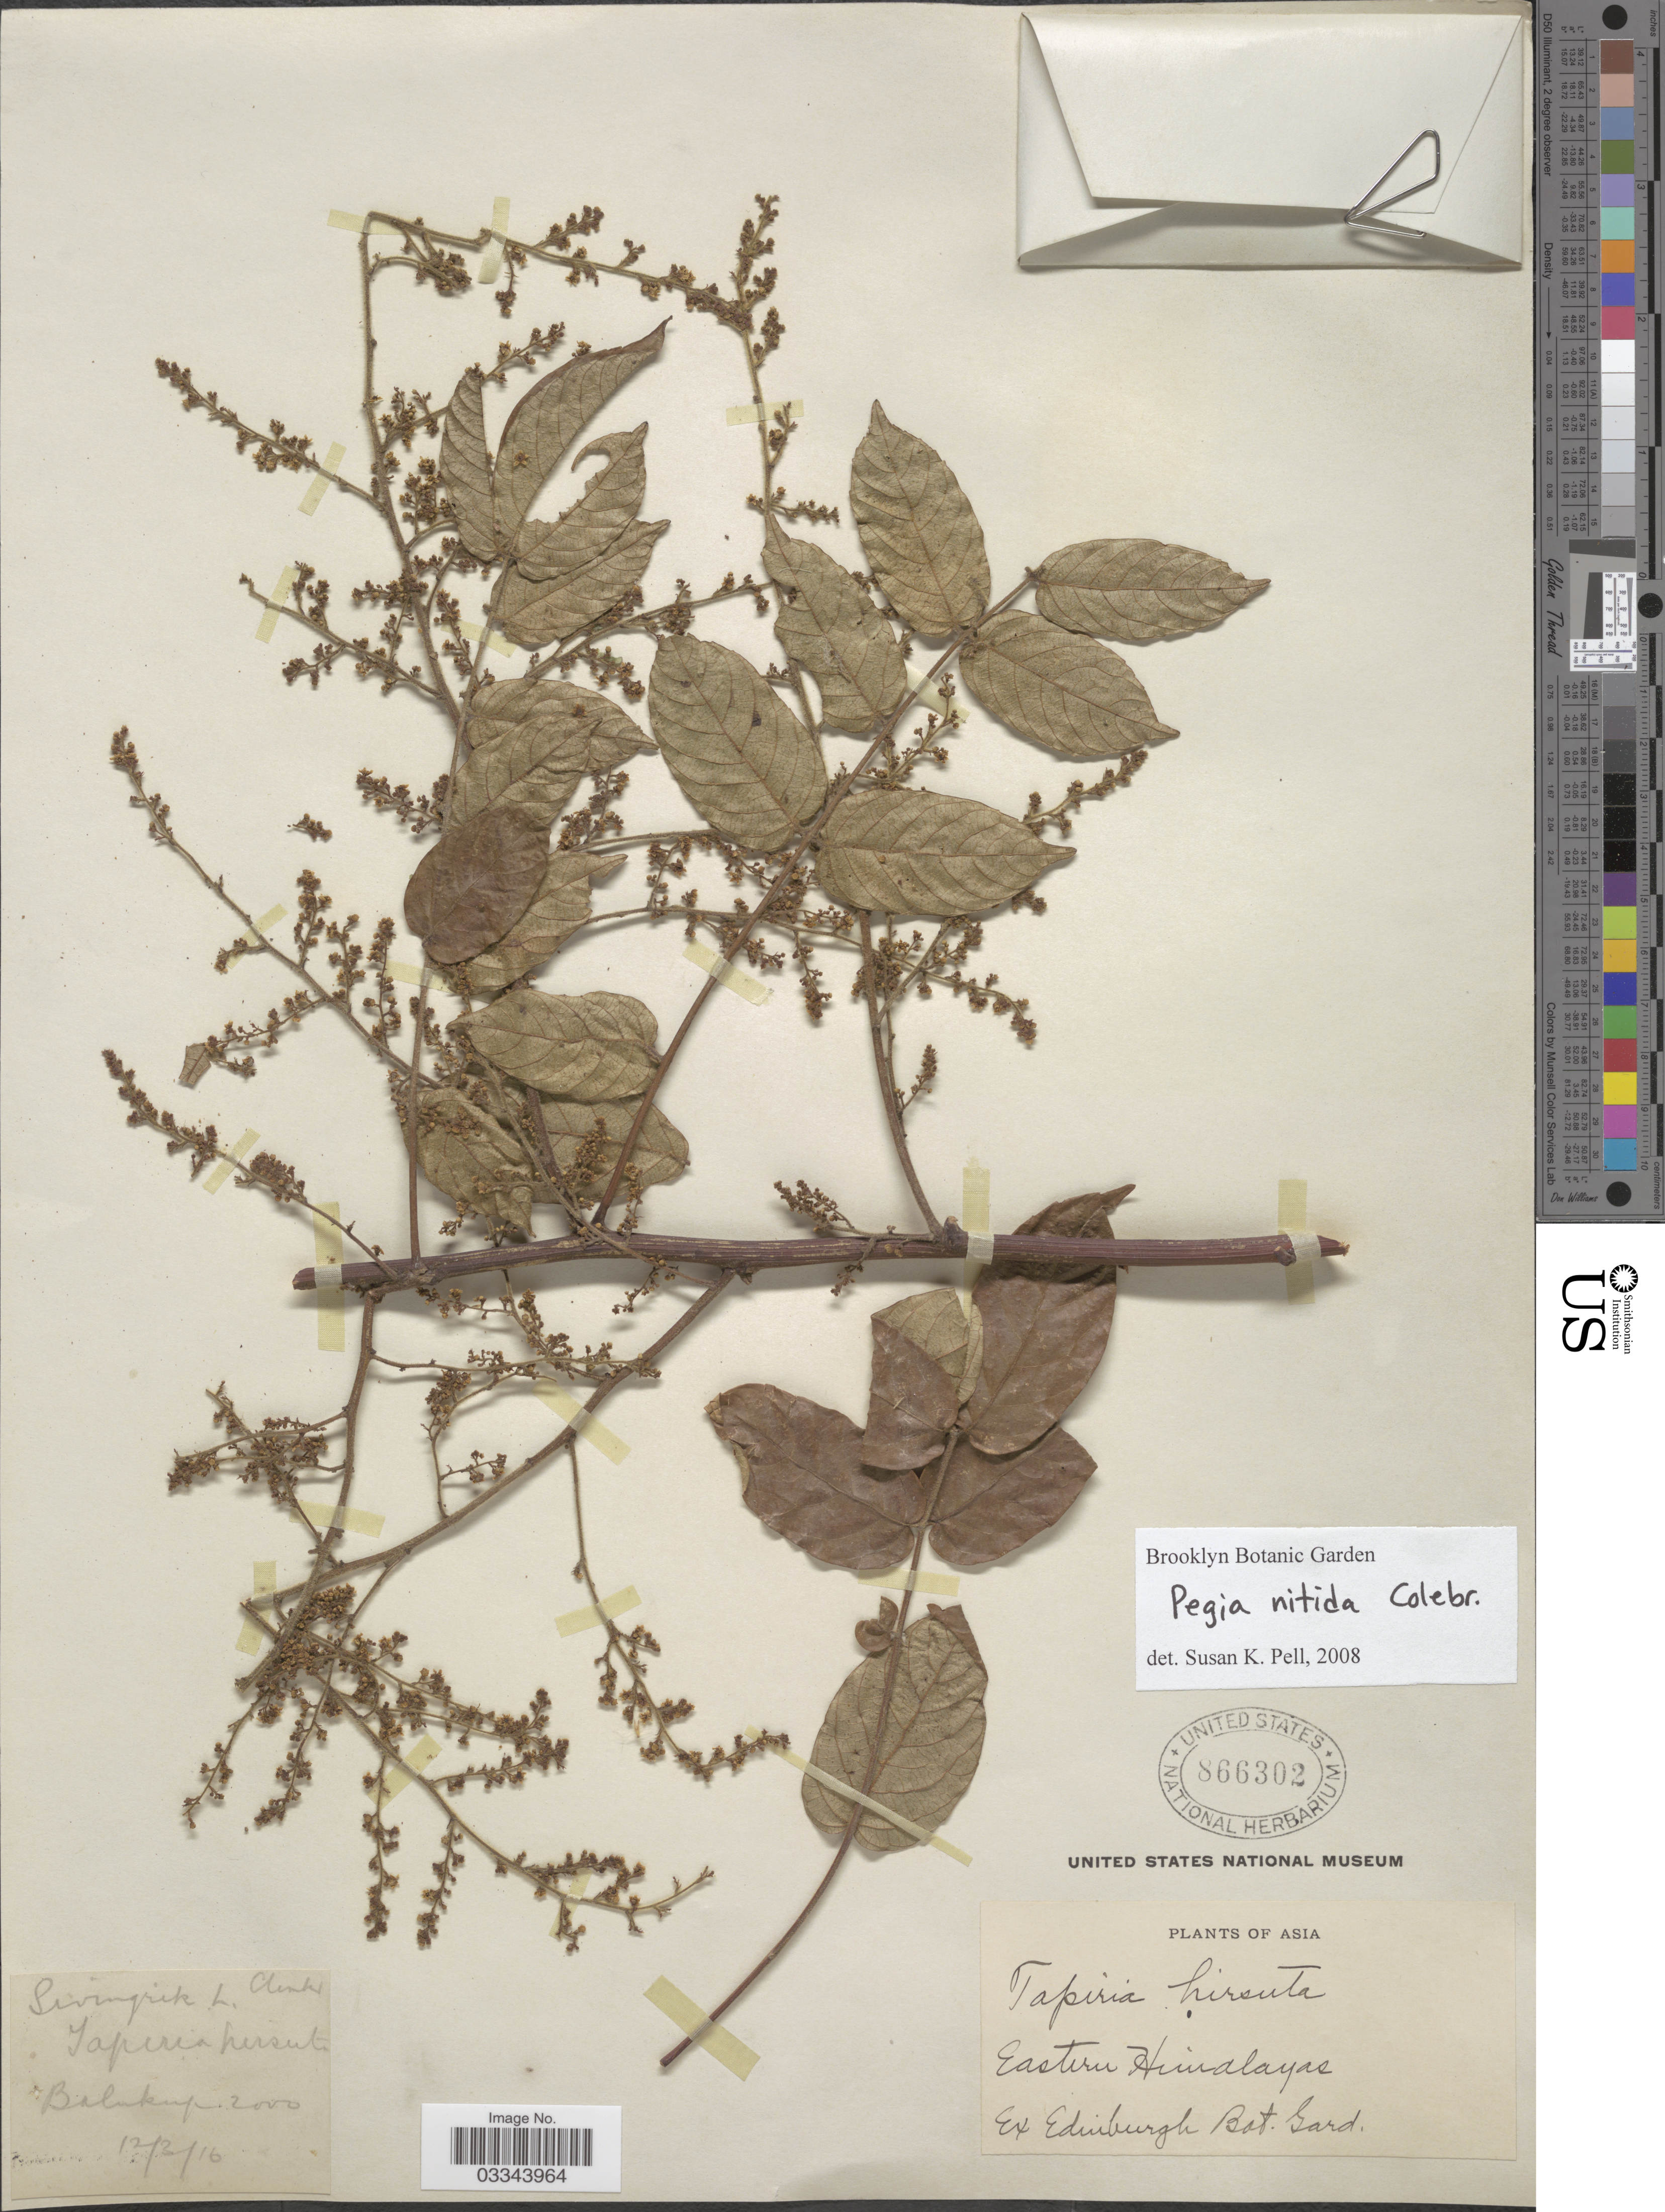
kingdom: Plantae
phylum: Tracheophyta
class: Magnoliopsida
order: Sapindales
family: Anacardiaceae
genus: Pegia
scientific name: Pegia nitida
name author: Colebr.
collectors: Ex Edinburgh Bot. Gard.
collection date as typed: Transcribed d/m/y: 12/2/16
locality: Asia, Eastern Himalayas, Balukup [interpreted].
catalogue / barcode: US 866302